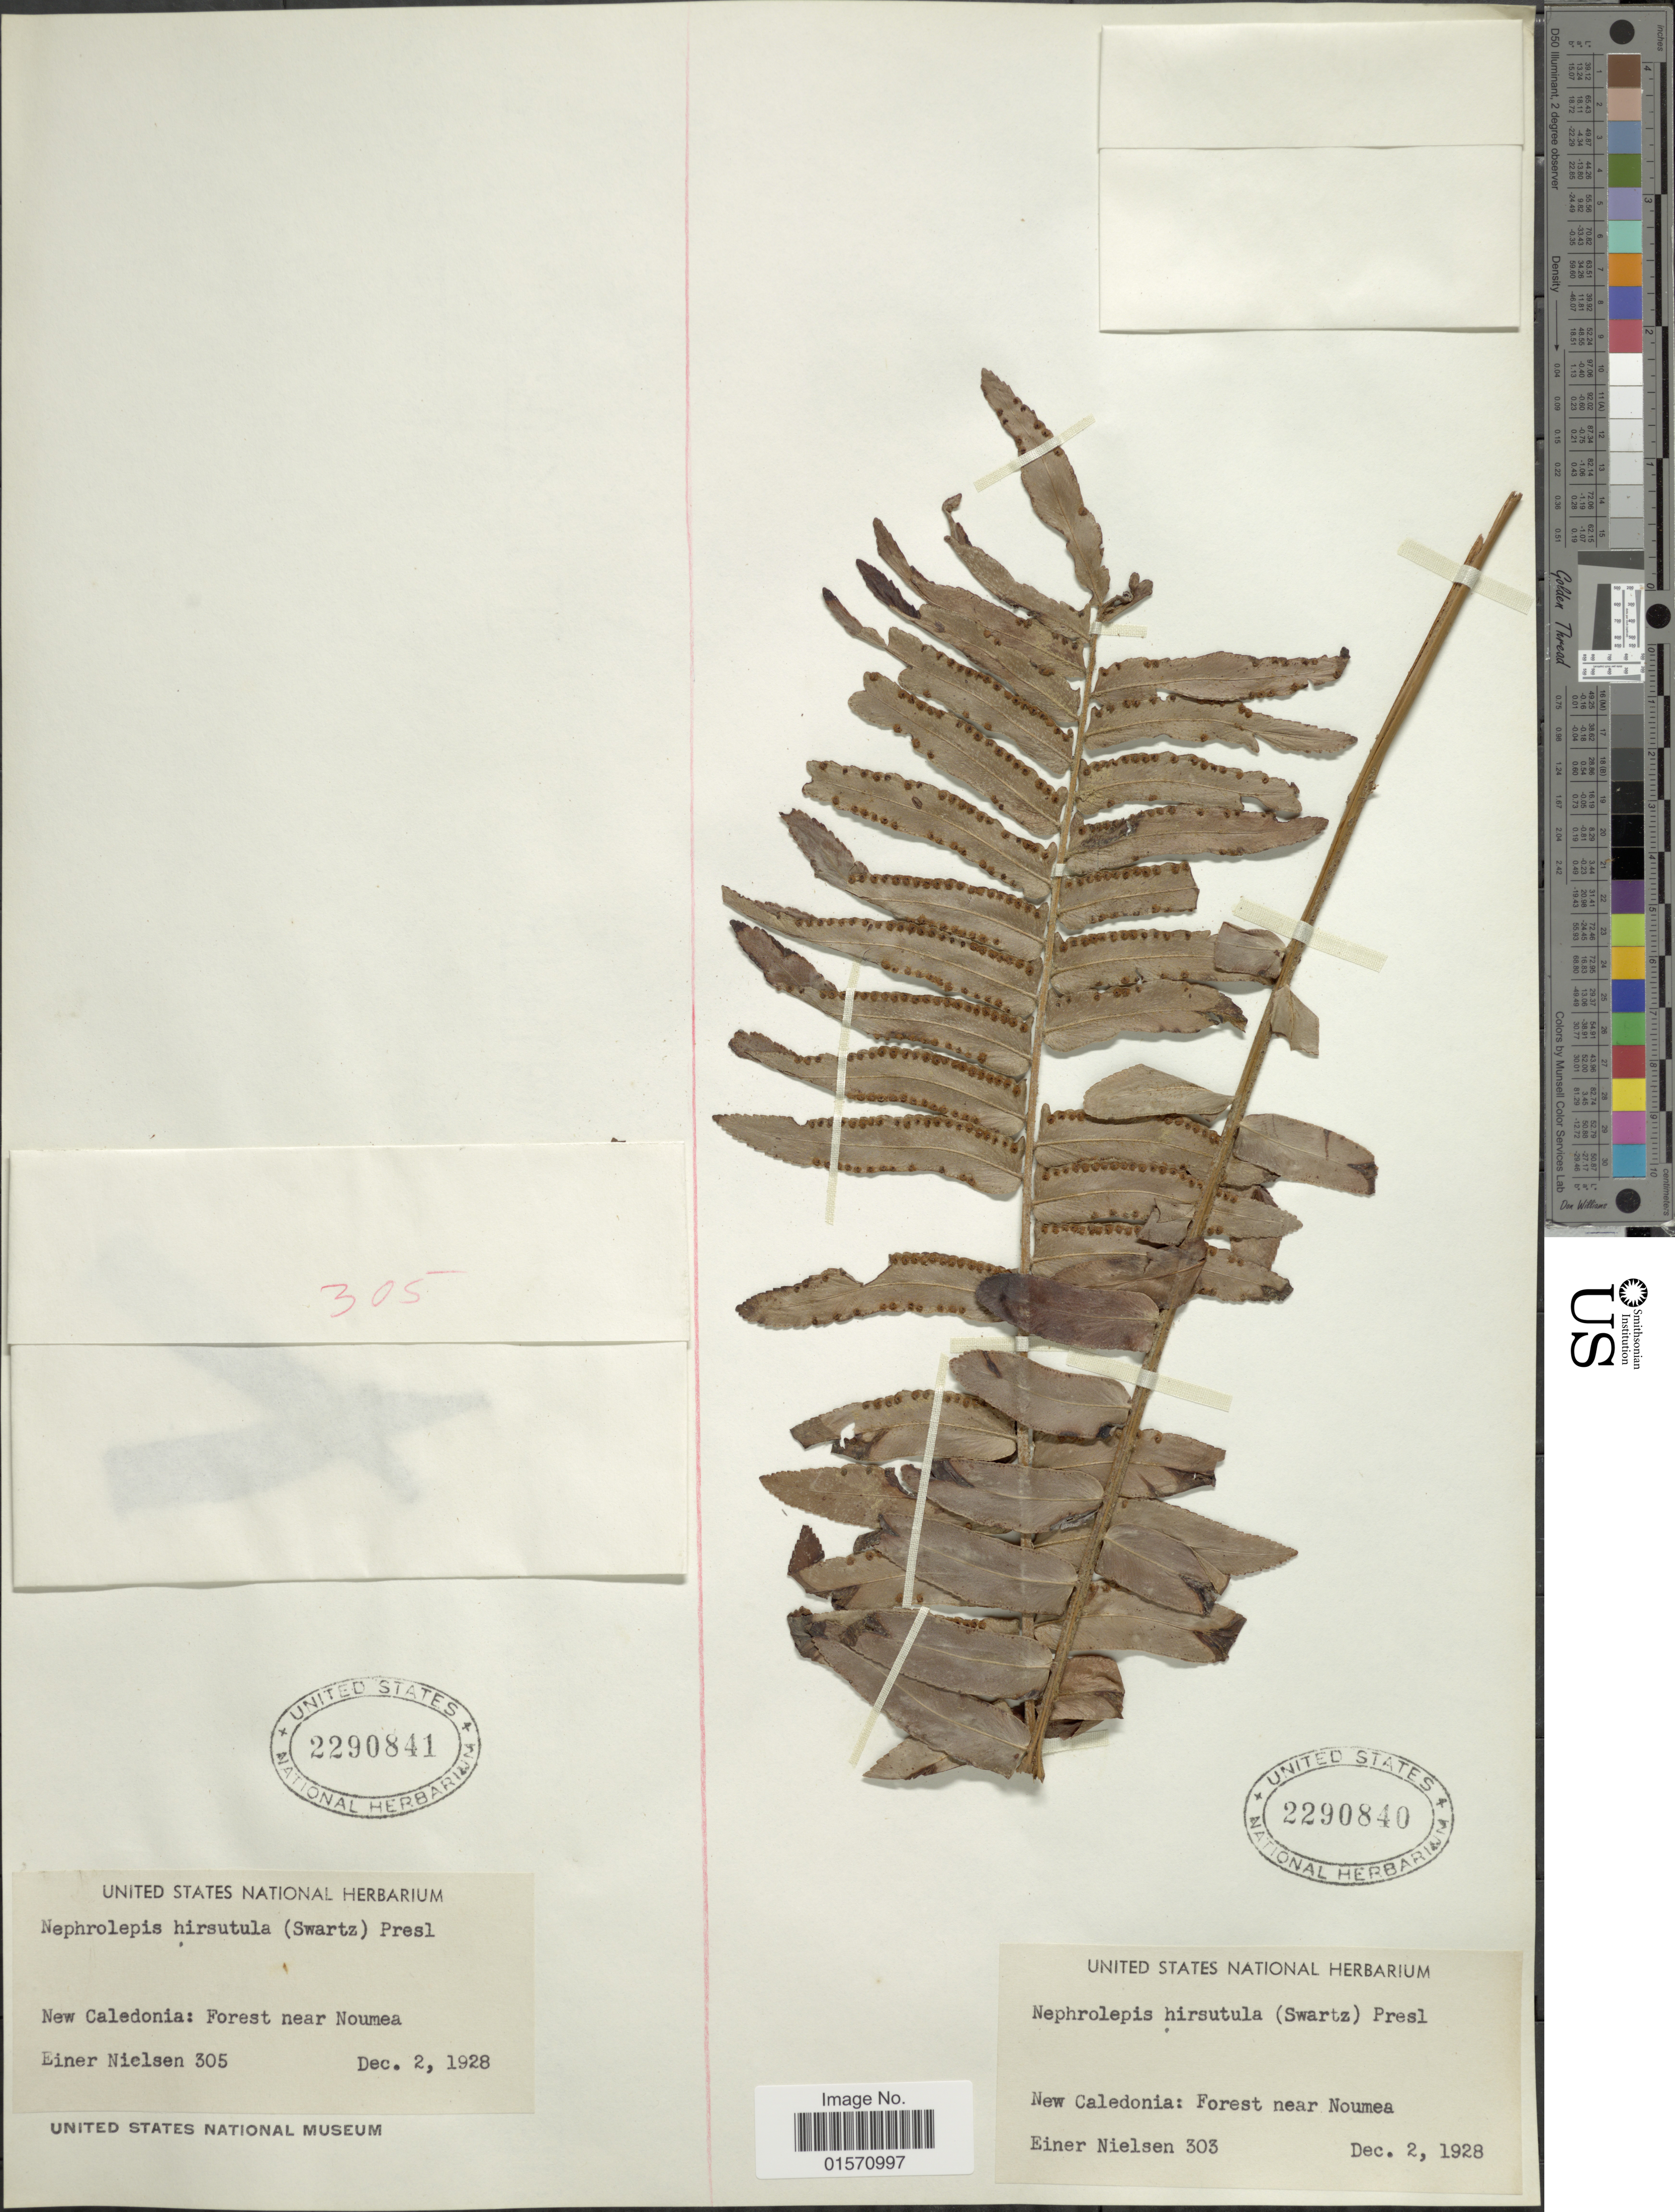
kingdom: Plantae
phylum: Tracheophyta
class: Polypodiopsida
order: Polypodiales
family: Nephrolepidaceae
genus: Nephrolepis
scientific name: Nephrolepis hirsutula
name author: (G. Forst.) C. Presl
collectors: E. Nielsen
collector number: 305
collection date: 1928-12-02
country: New Caledonia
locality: Forest near Noumea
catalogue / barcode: US 2290841-2